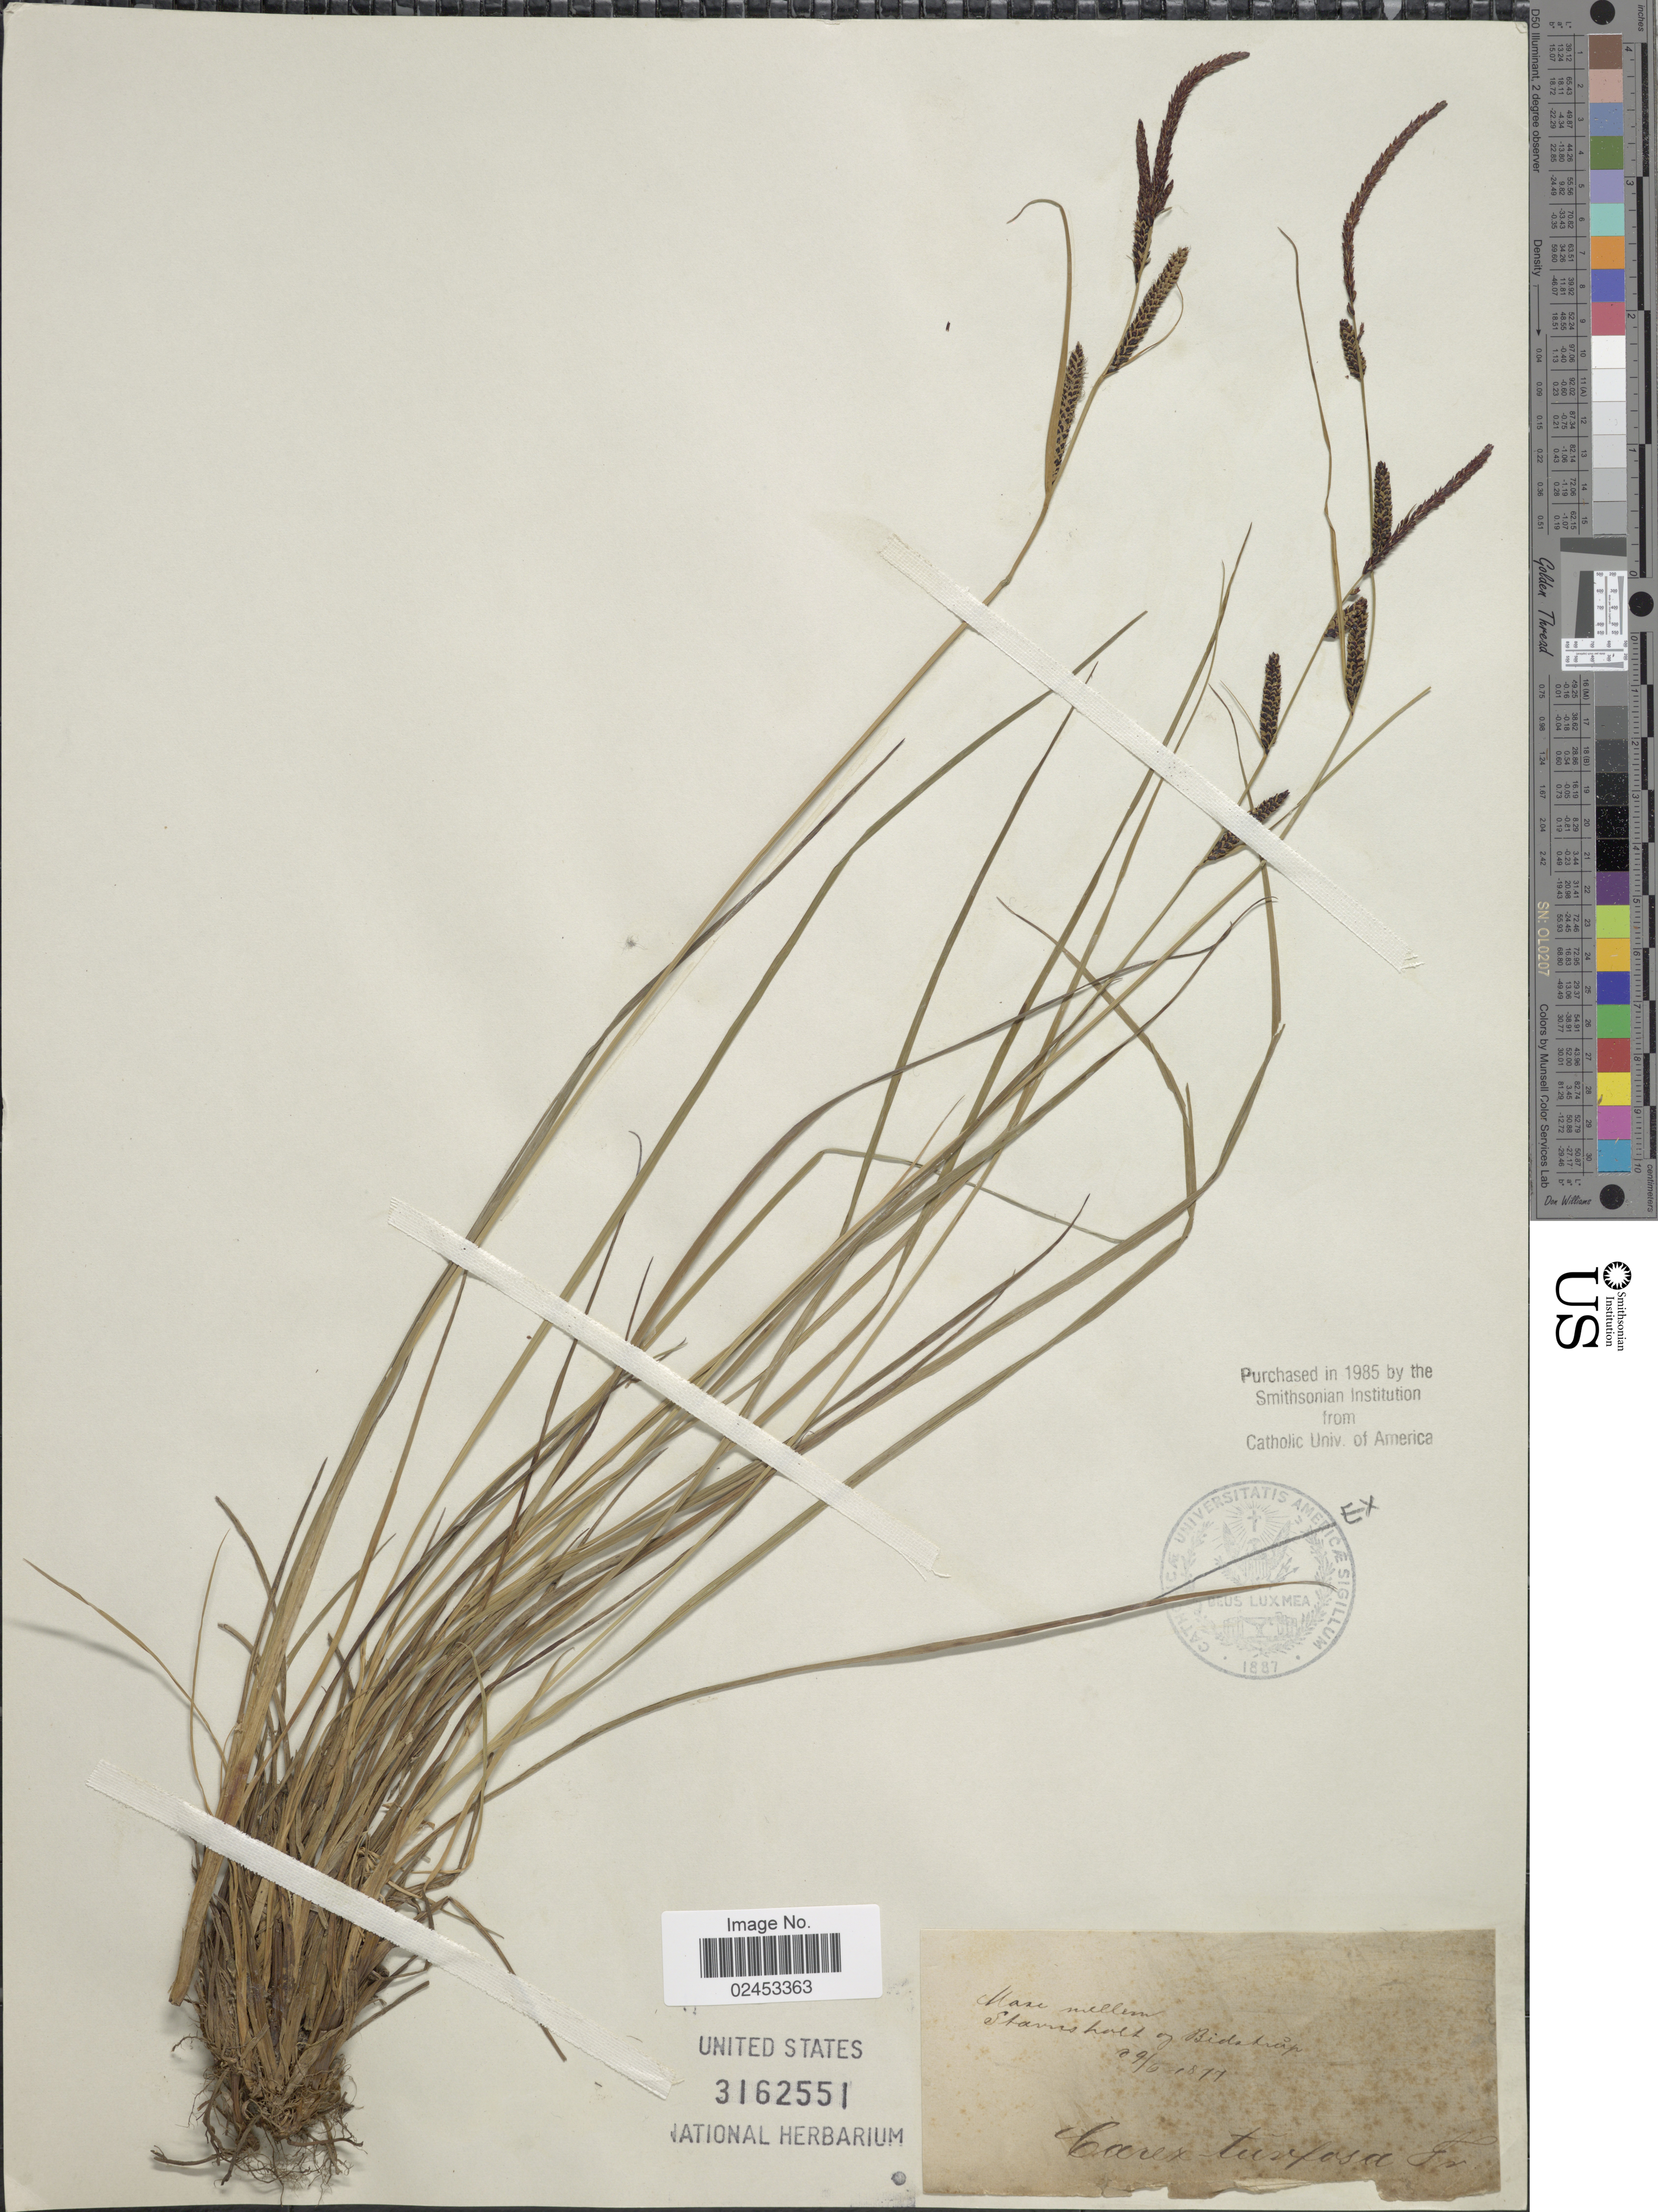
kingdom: Plantae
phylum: Tracheophyta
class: Liliopsida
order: Poales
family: Cyperaceae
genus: Carex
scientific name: Carex x turfosa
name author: Fr.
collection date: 1877-06-09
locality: Stavns halt of Bids [illegible text]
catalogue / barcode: US 3162551